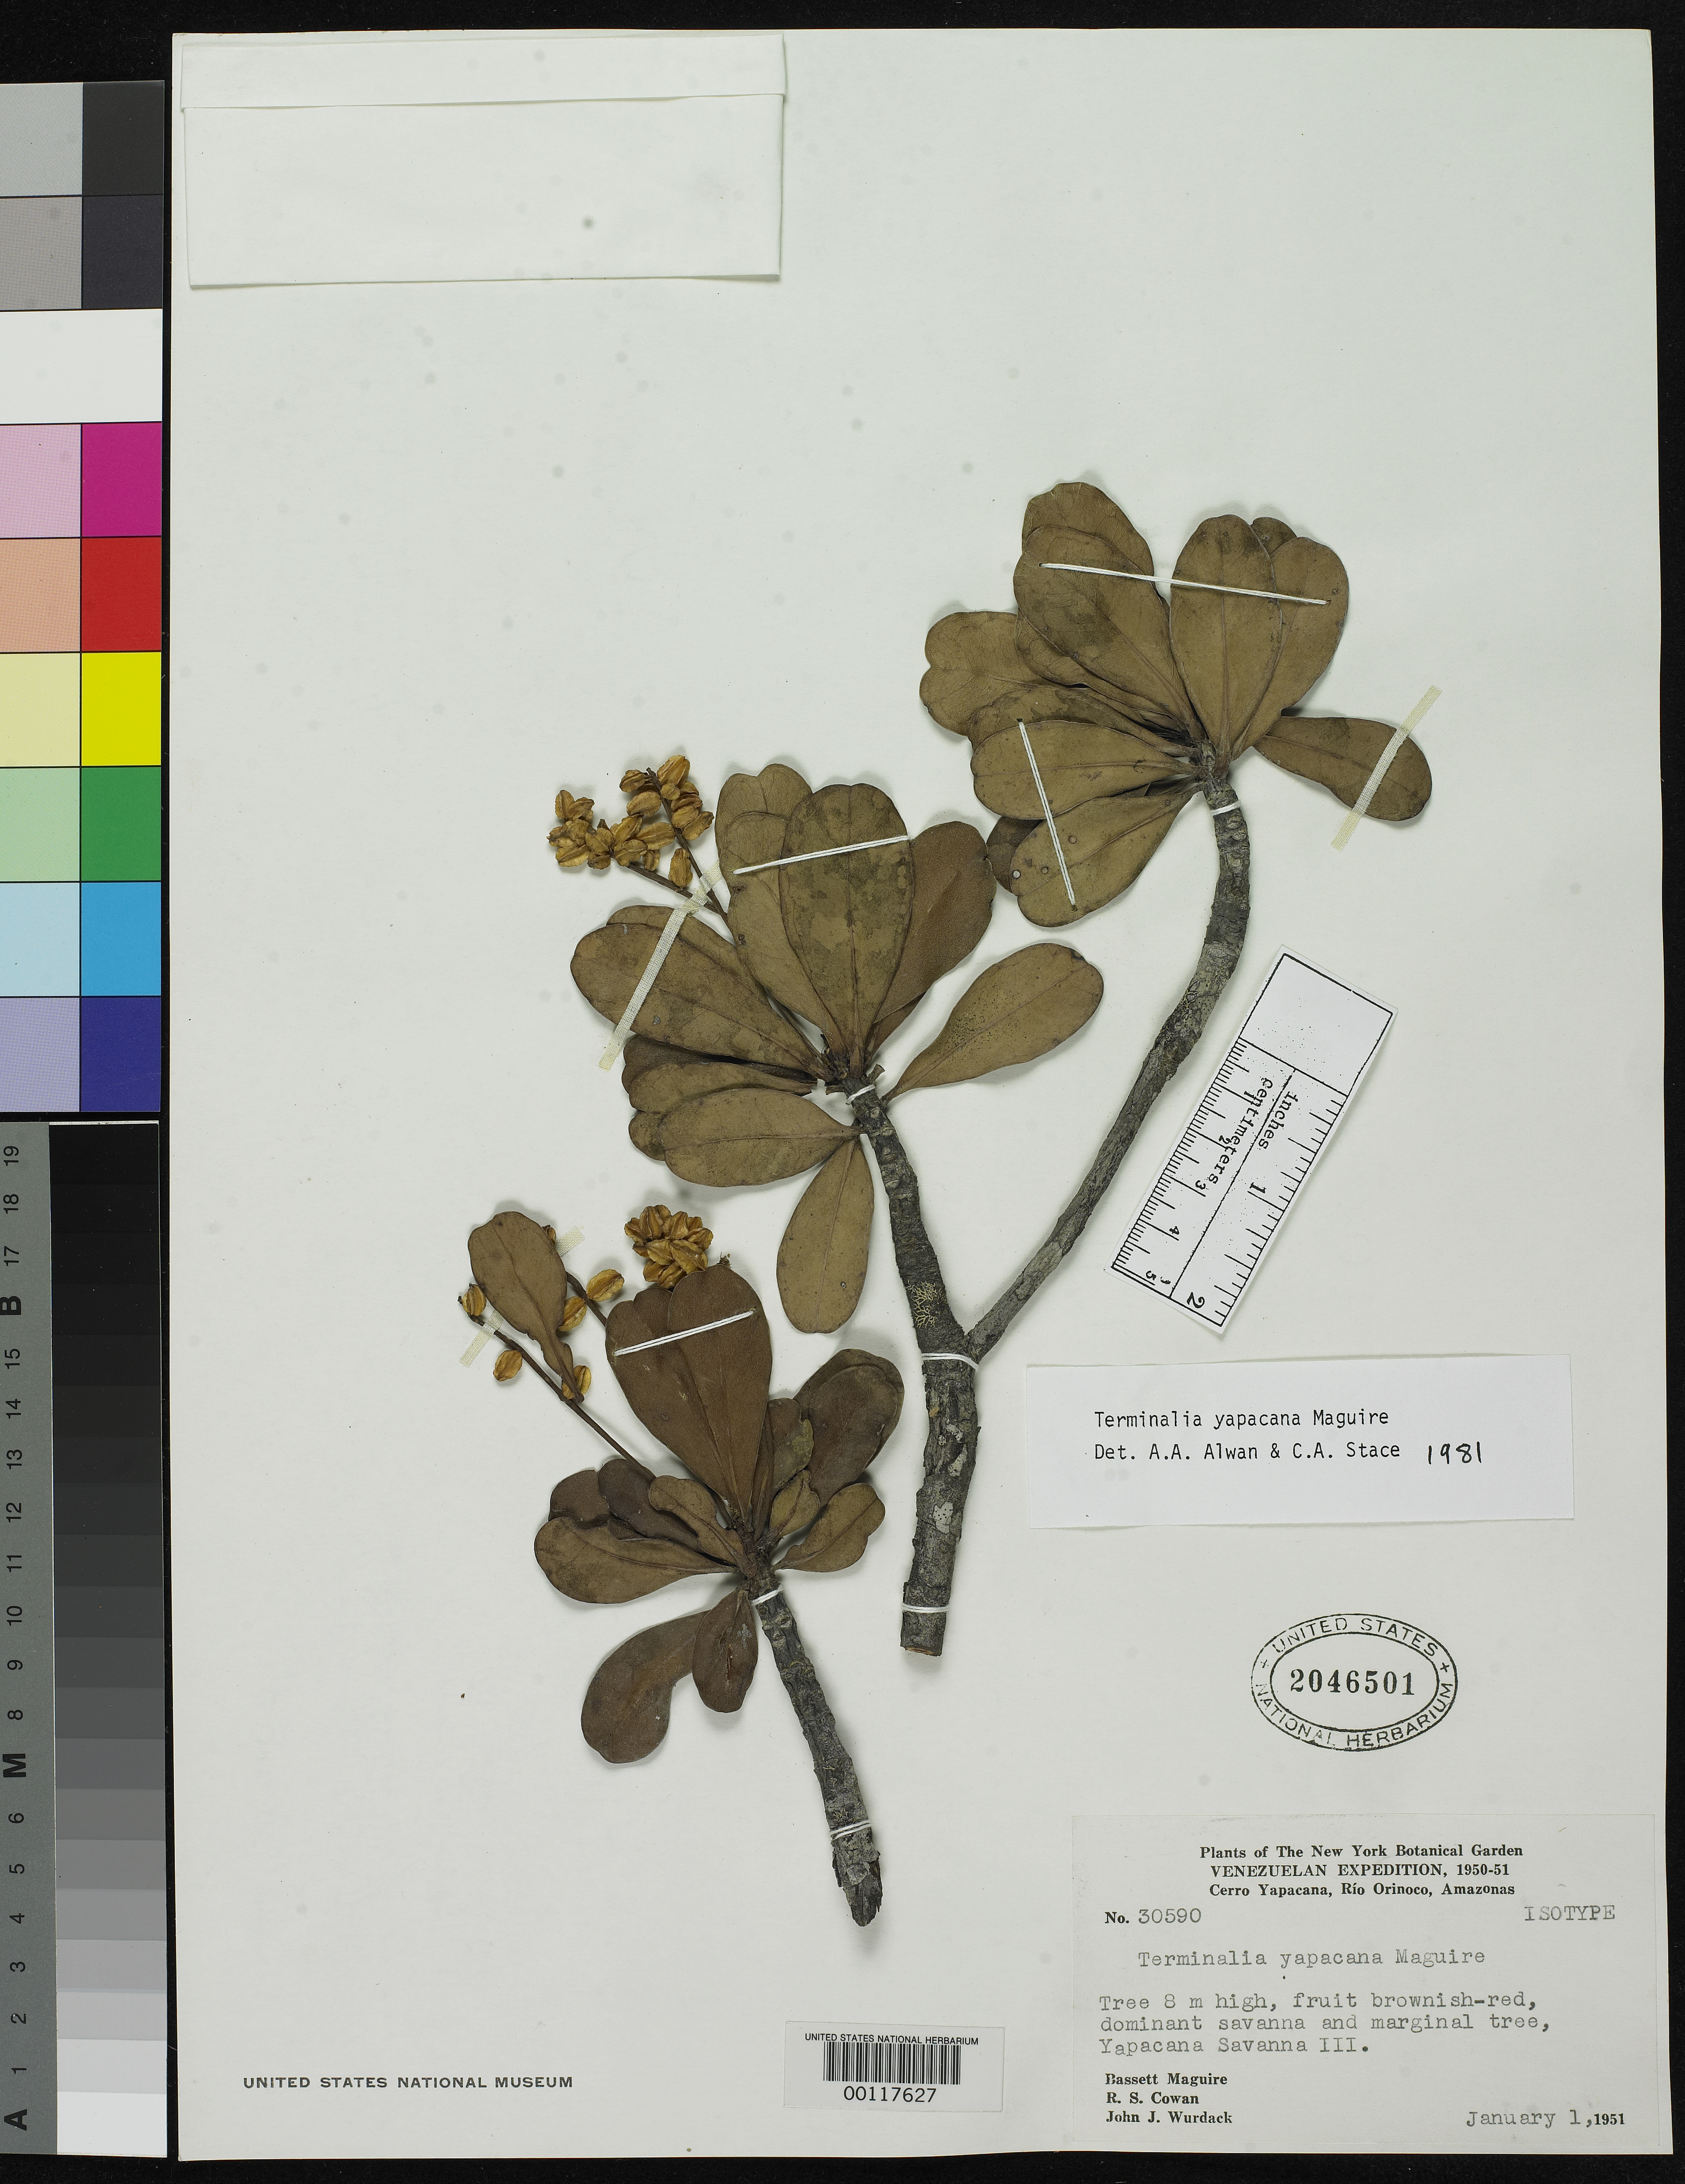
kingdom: Plantae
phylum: Tracheophyta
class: Magnoliopsida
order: Myrtales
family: Combretaceae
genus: Terminalia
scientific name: Terminalia yapacana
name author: Maguire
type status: Isotype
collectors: B. Maguire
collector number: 30590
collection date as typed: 01 Jan 1951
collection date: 1951-01-01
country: Venezuela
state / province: Amazonas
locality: Yapacana Hill, Rio Orinoco, Yapacana Savanna III.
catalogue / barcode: US 2046501